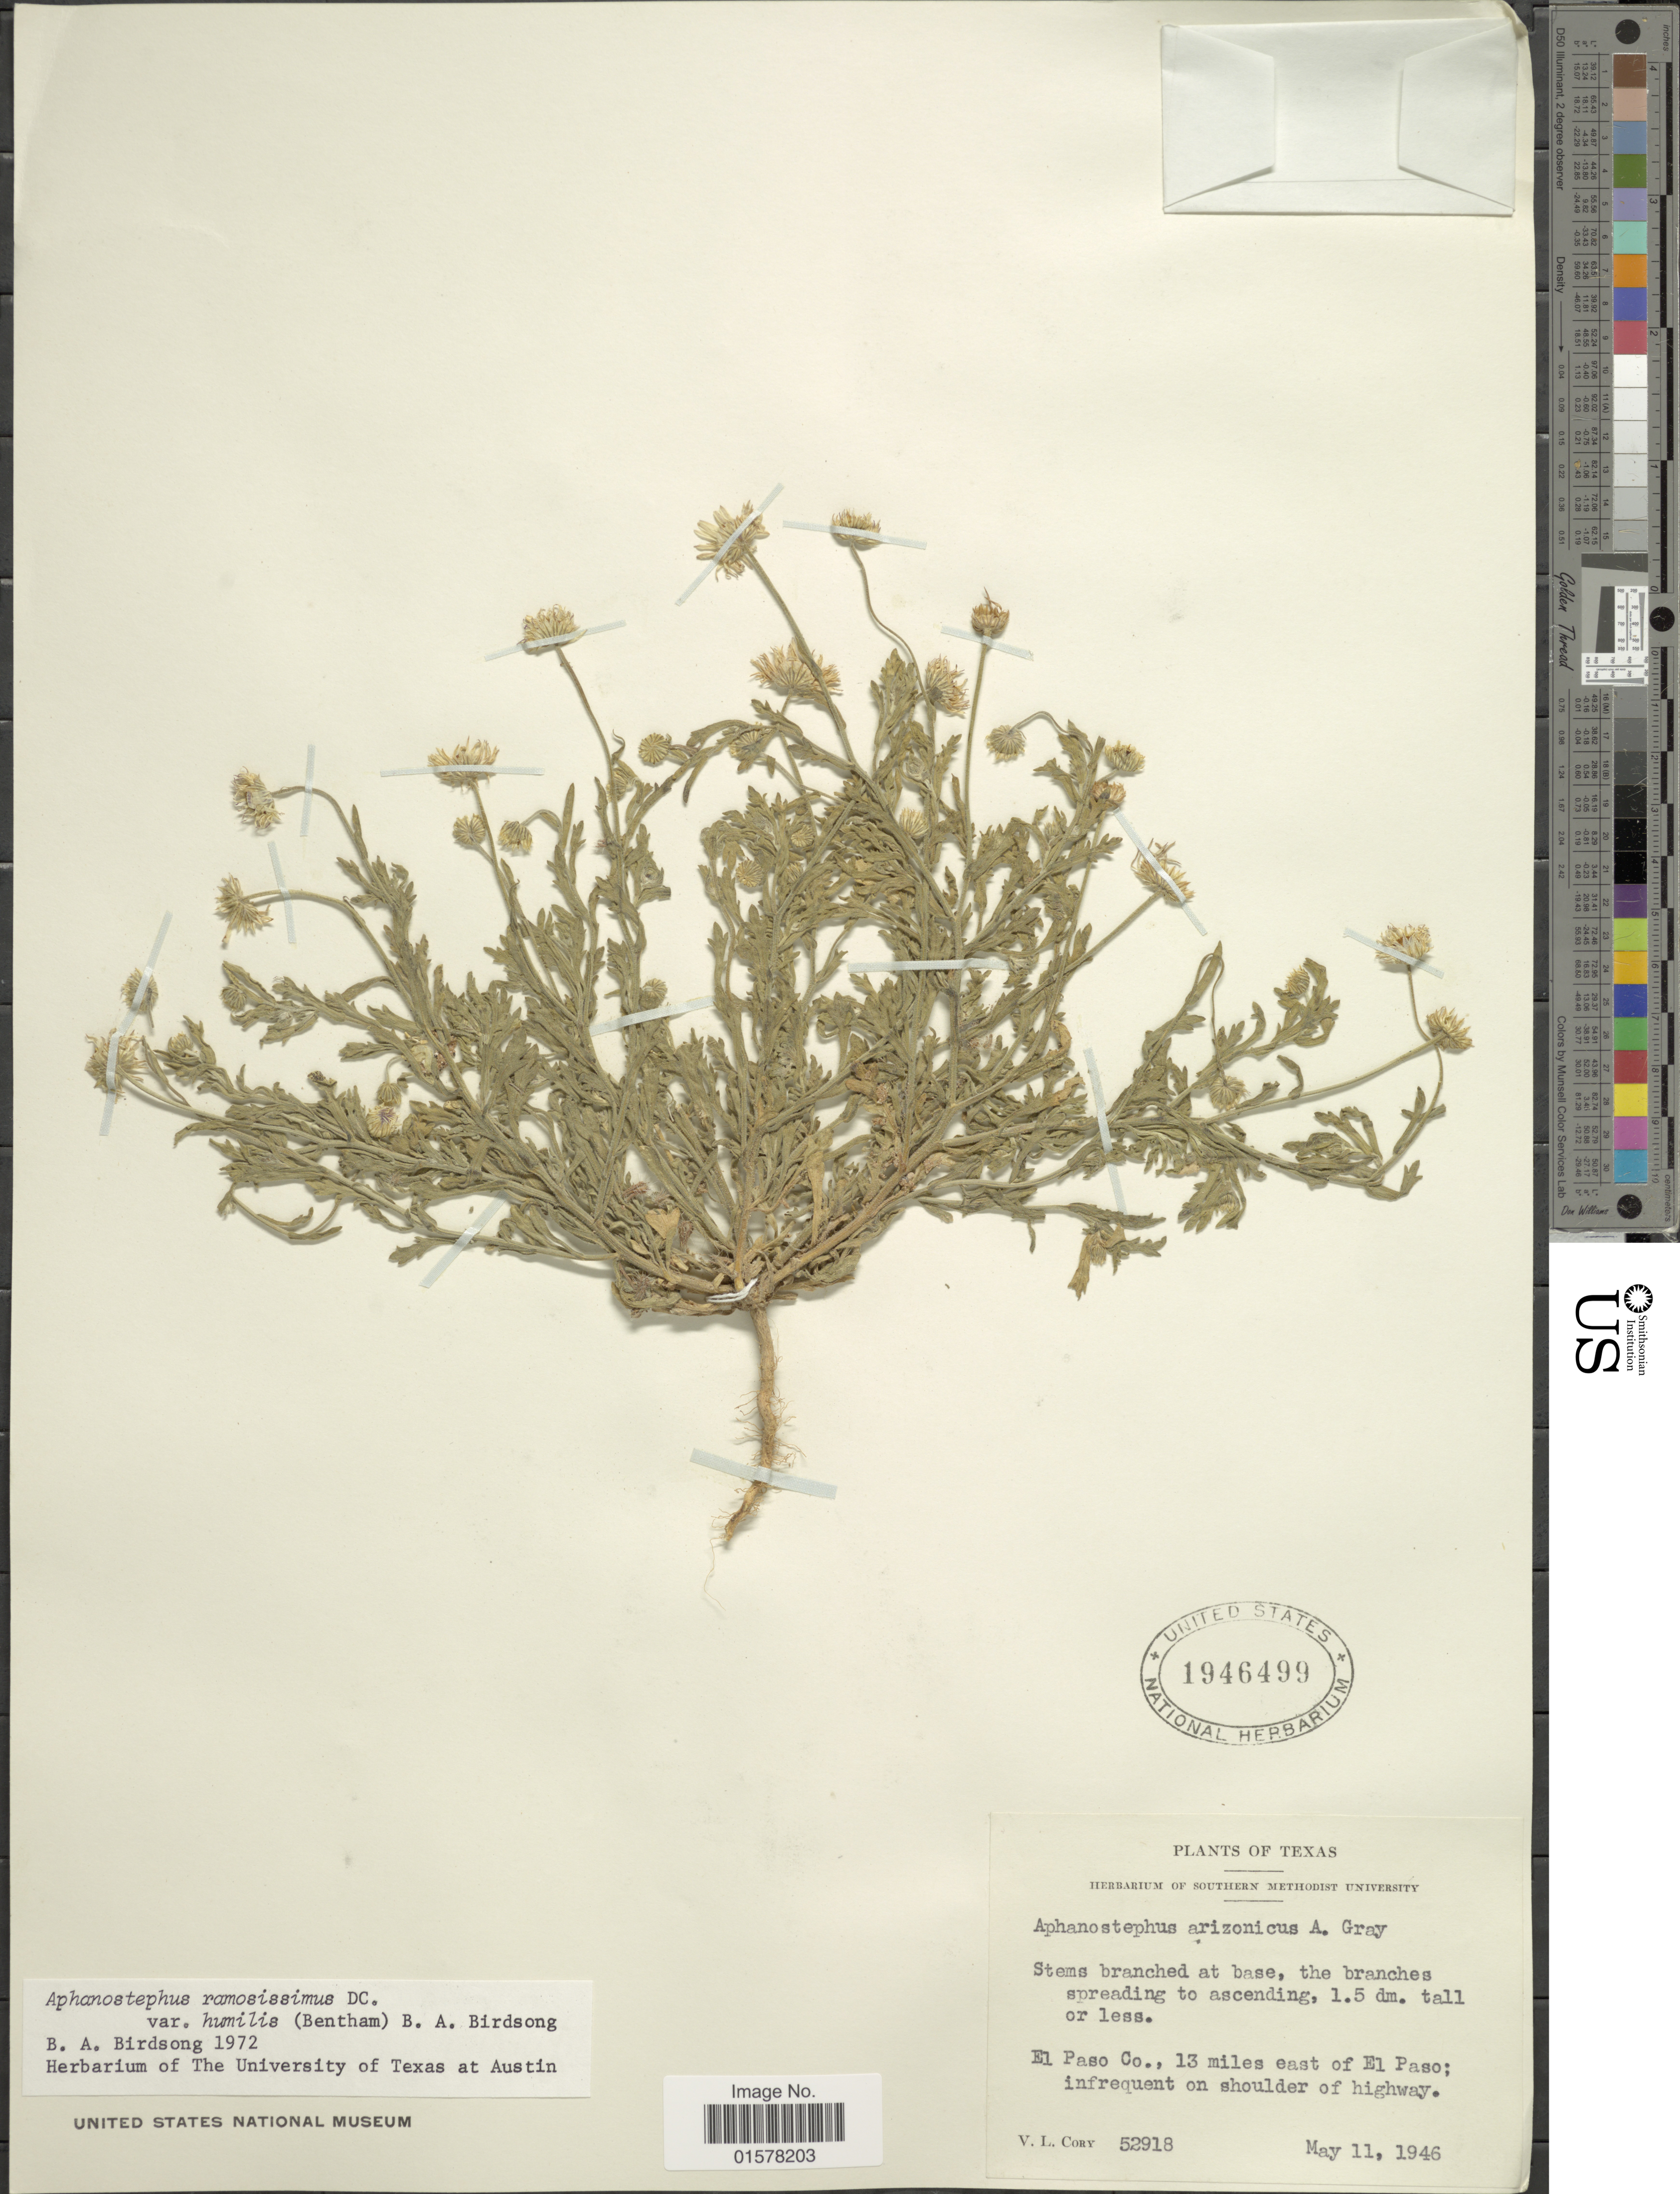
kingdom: Plantae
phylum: Tracheophyta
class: Magnoliopsida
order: Asterales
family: Asteraceae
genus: Aphanostephus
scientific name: Aphanostephus ramosissimus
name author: DC.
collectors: V. Cory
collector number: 52918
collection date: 1946-05-11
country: United States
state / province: Texas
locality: El Paso Co., 13 miles east of El Paso; infrequent on shoulder of highway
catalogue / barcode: US 1946499